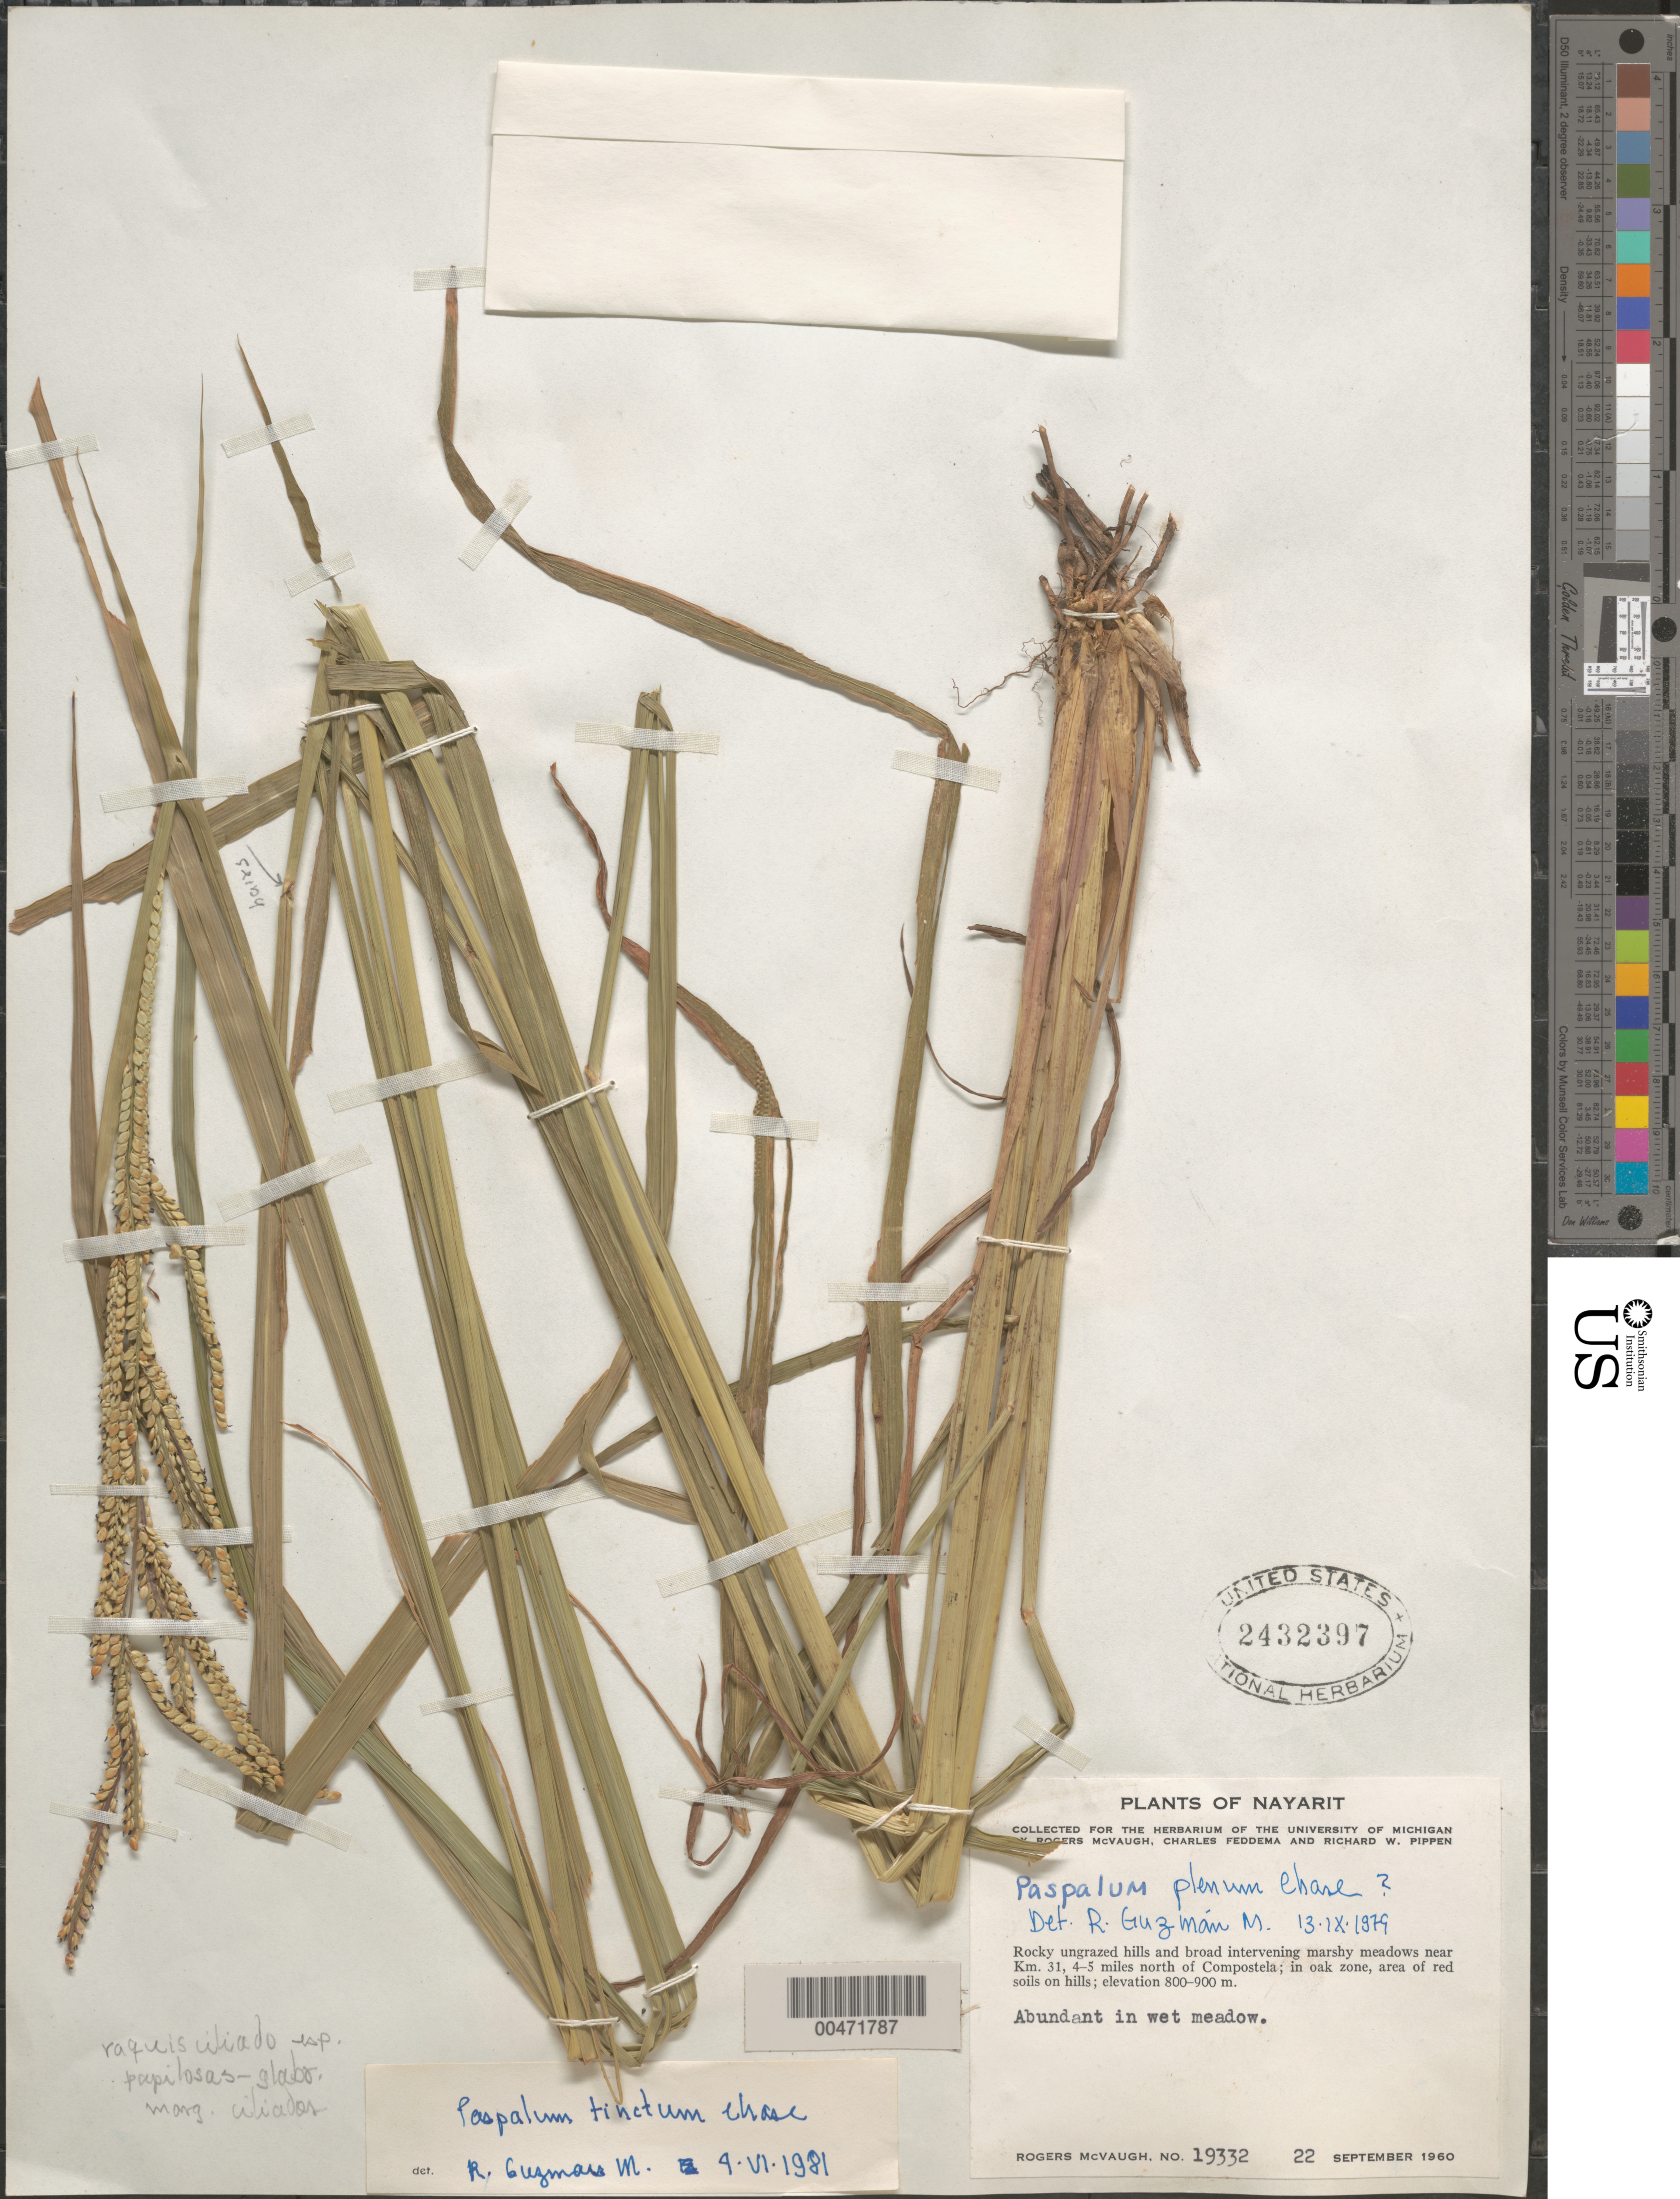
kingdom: Plantae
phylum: Tracheophyta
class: Liliopsida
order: Poales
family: Poaceae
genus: Paspalum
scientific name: Paspalum tinctum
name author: Chase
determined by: Guzman-M., R.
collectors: R. McVaugh, C. Feddema & R. W. Pippen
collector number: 19332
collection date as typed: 22 Sep 1960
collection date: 1960-09-22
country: Mexico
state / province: Nayarit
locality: Near Km 31, 4-5 mi N of Compostela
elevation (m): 800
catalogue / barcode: US 2432397